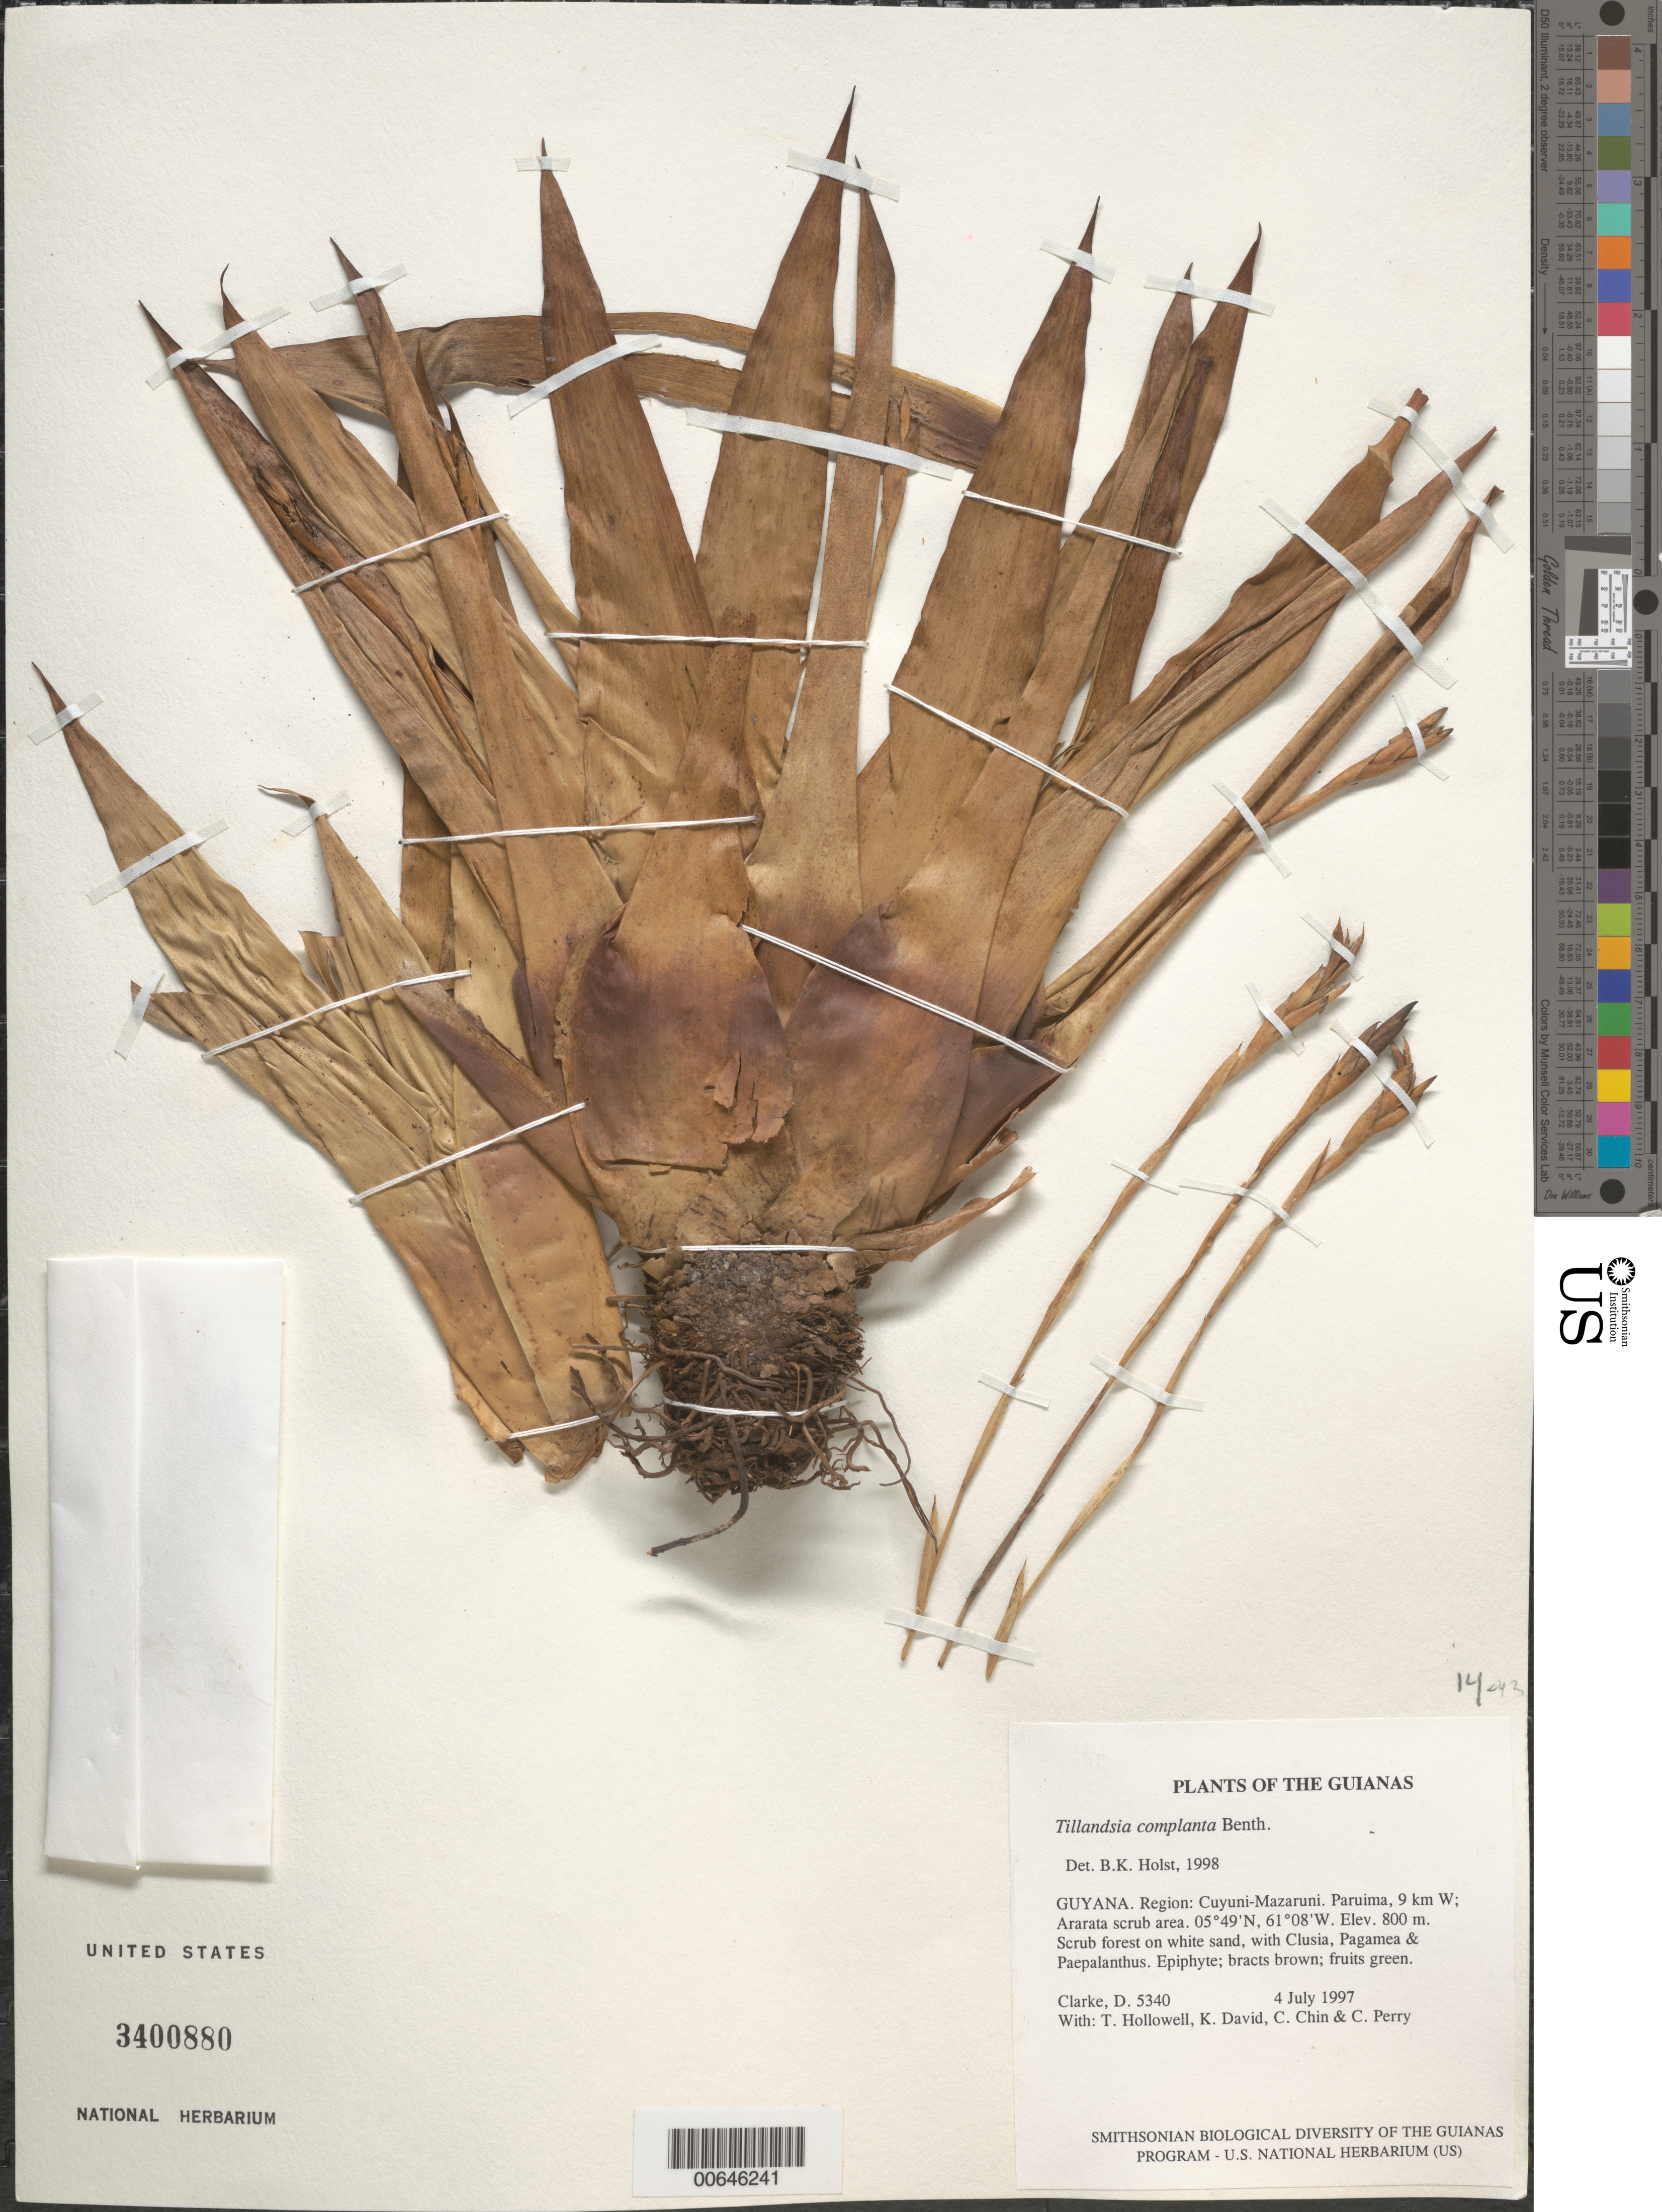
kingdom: Plantae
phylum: Tracheophyta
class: Liliopsida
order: Poales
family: Bromeliaceae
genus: Tillandsia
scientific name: Tillandsia complanata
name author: Benth.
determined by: Holst, Bruce K.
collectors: H. D. Clarke, T. Hollowell, K. David, C. Chin & C. Perry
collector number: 5340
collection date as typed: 4 July 1997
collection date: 1997-07-04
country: Guyana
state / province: Cuyuni-Mazaruni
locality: Paruima, 9 km W; Ararata scrub area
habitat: Scrub forest on white sand, with Clusia, Pagamea & Paepalanthus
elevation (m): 800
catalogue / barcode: US 3400880